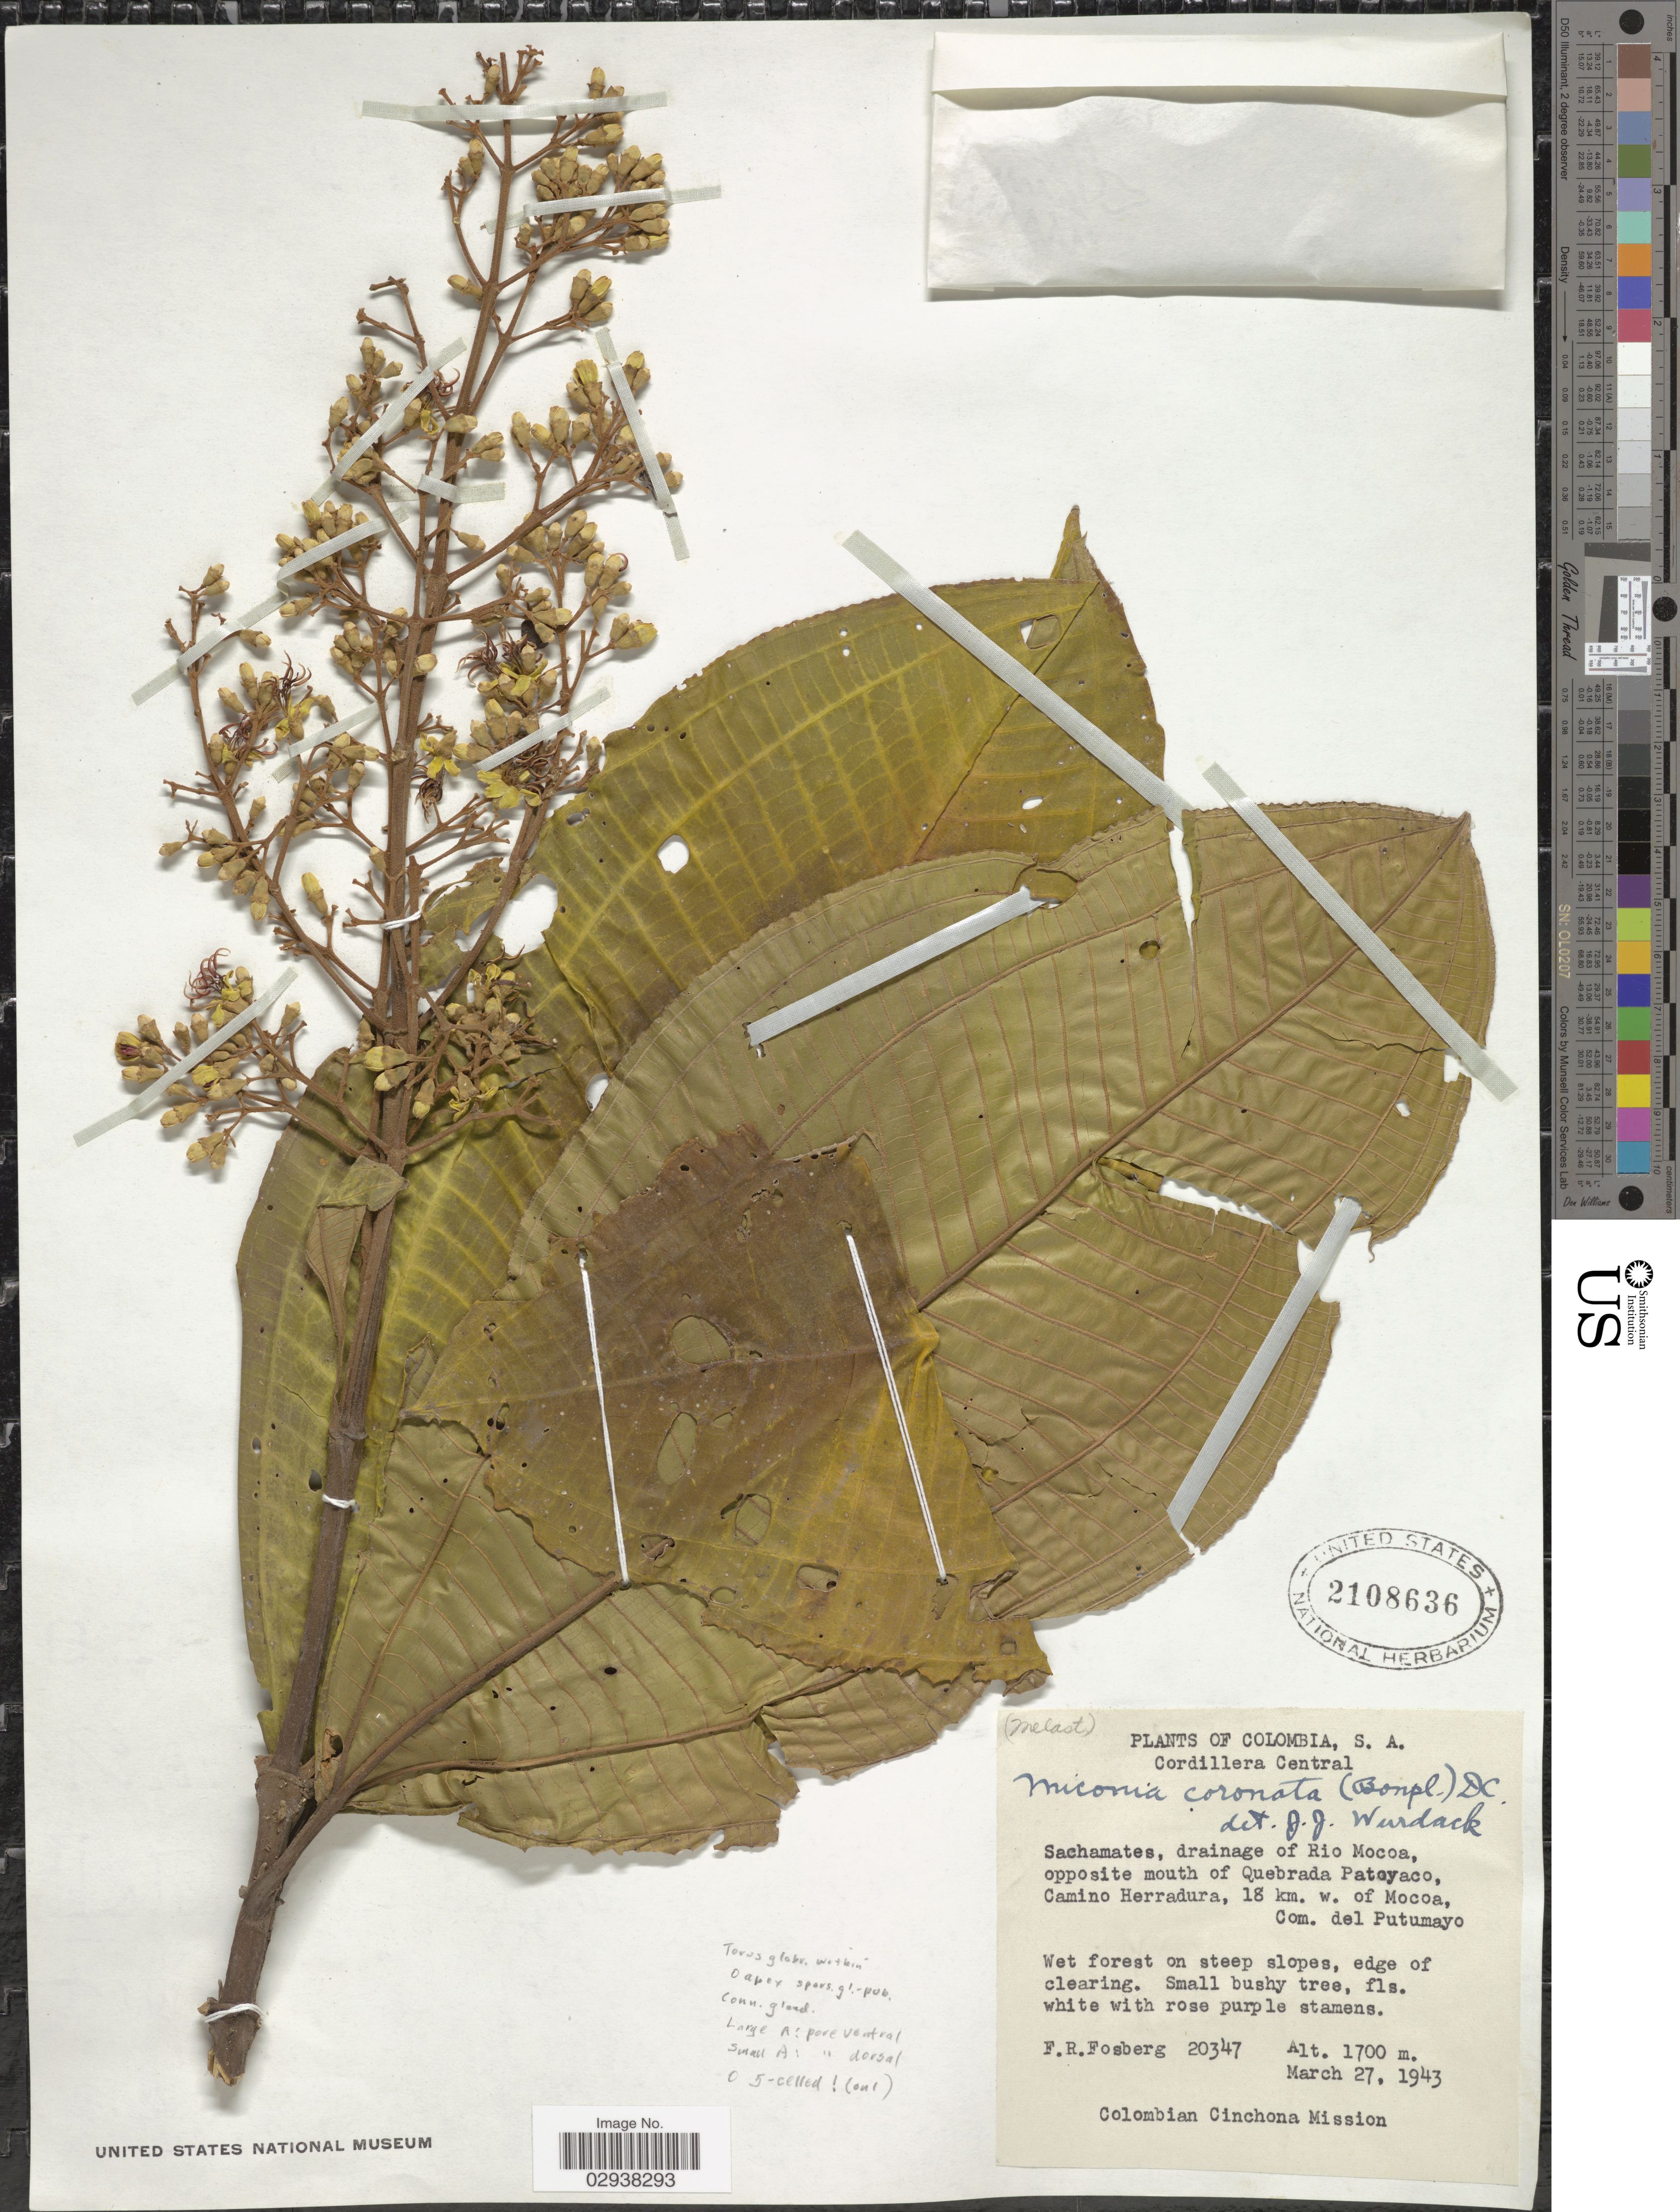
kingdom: Plantae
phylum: Tracheophyta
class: Magnoliopsida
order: Myrtales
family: Melastomataceae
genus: Miconia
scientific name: Miconia coronata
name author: (Bonpl.) DC.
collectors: F. R. Fosberg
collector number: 20347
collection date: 1943-03-27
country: Colombia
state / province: Putumayo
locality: Cordillera Central. Sachamates, drainage of Rio Mocoa, opposite mouth of Quebrada Patoyaco, Camino Herradura, 18 km. w. of Mocoa, Com. del Putumayo. Cinchona.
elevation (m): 1700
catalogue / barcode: US 2108636